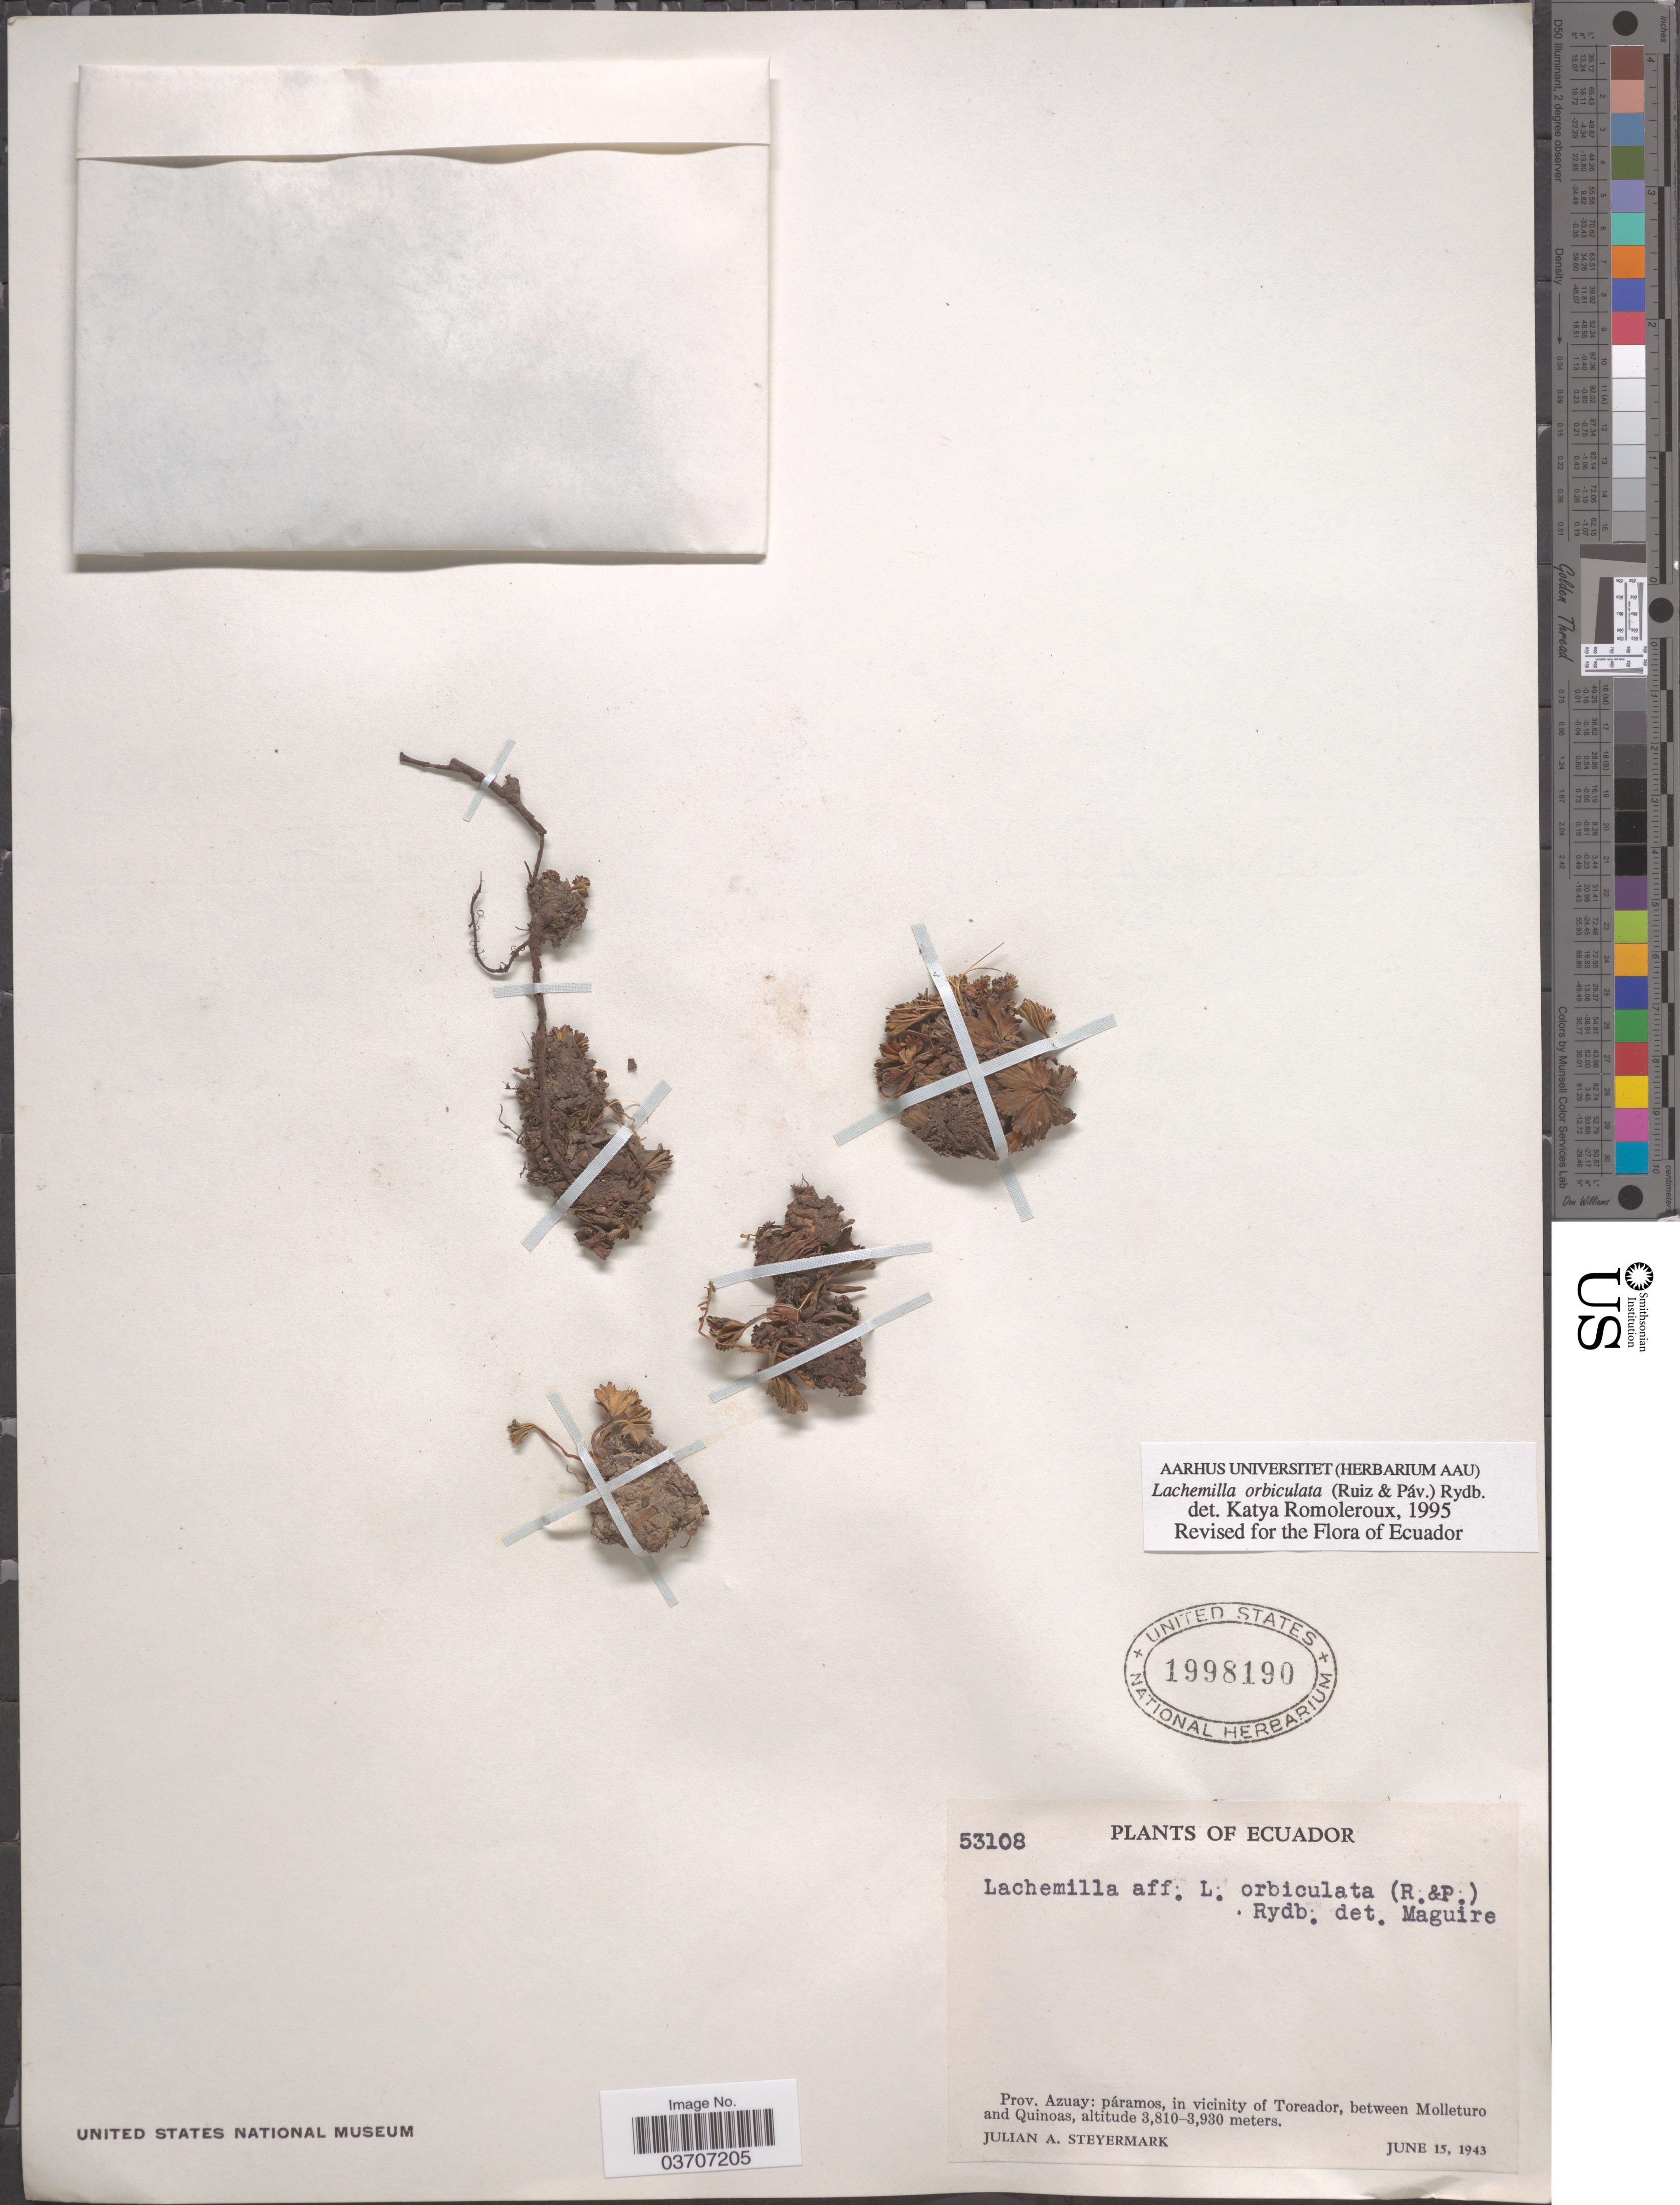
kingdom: Plantae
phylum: Tracheophyta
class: Magnoliopsida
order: Rosales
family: Rosaceae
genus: Lachemilla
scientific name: Lachemilla orbiculata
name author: (Ruiz & Pav.) Rydb.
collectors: J. Steyermark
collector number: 53108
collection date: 1943-06-15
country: Ecuador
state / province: Azuay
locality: Páramos, in vicinity of Toreador, between Molleturo and Quinoas.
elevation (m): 3810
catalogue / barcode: US 1998190